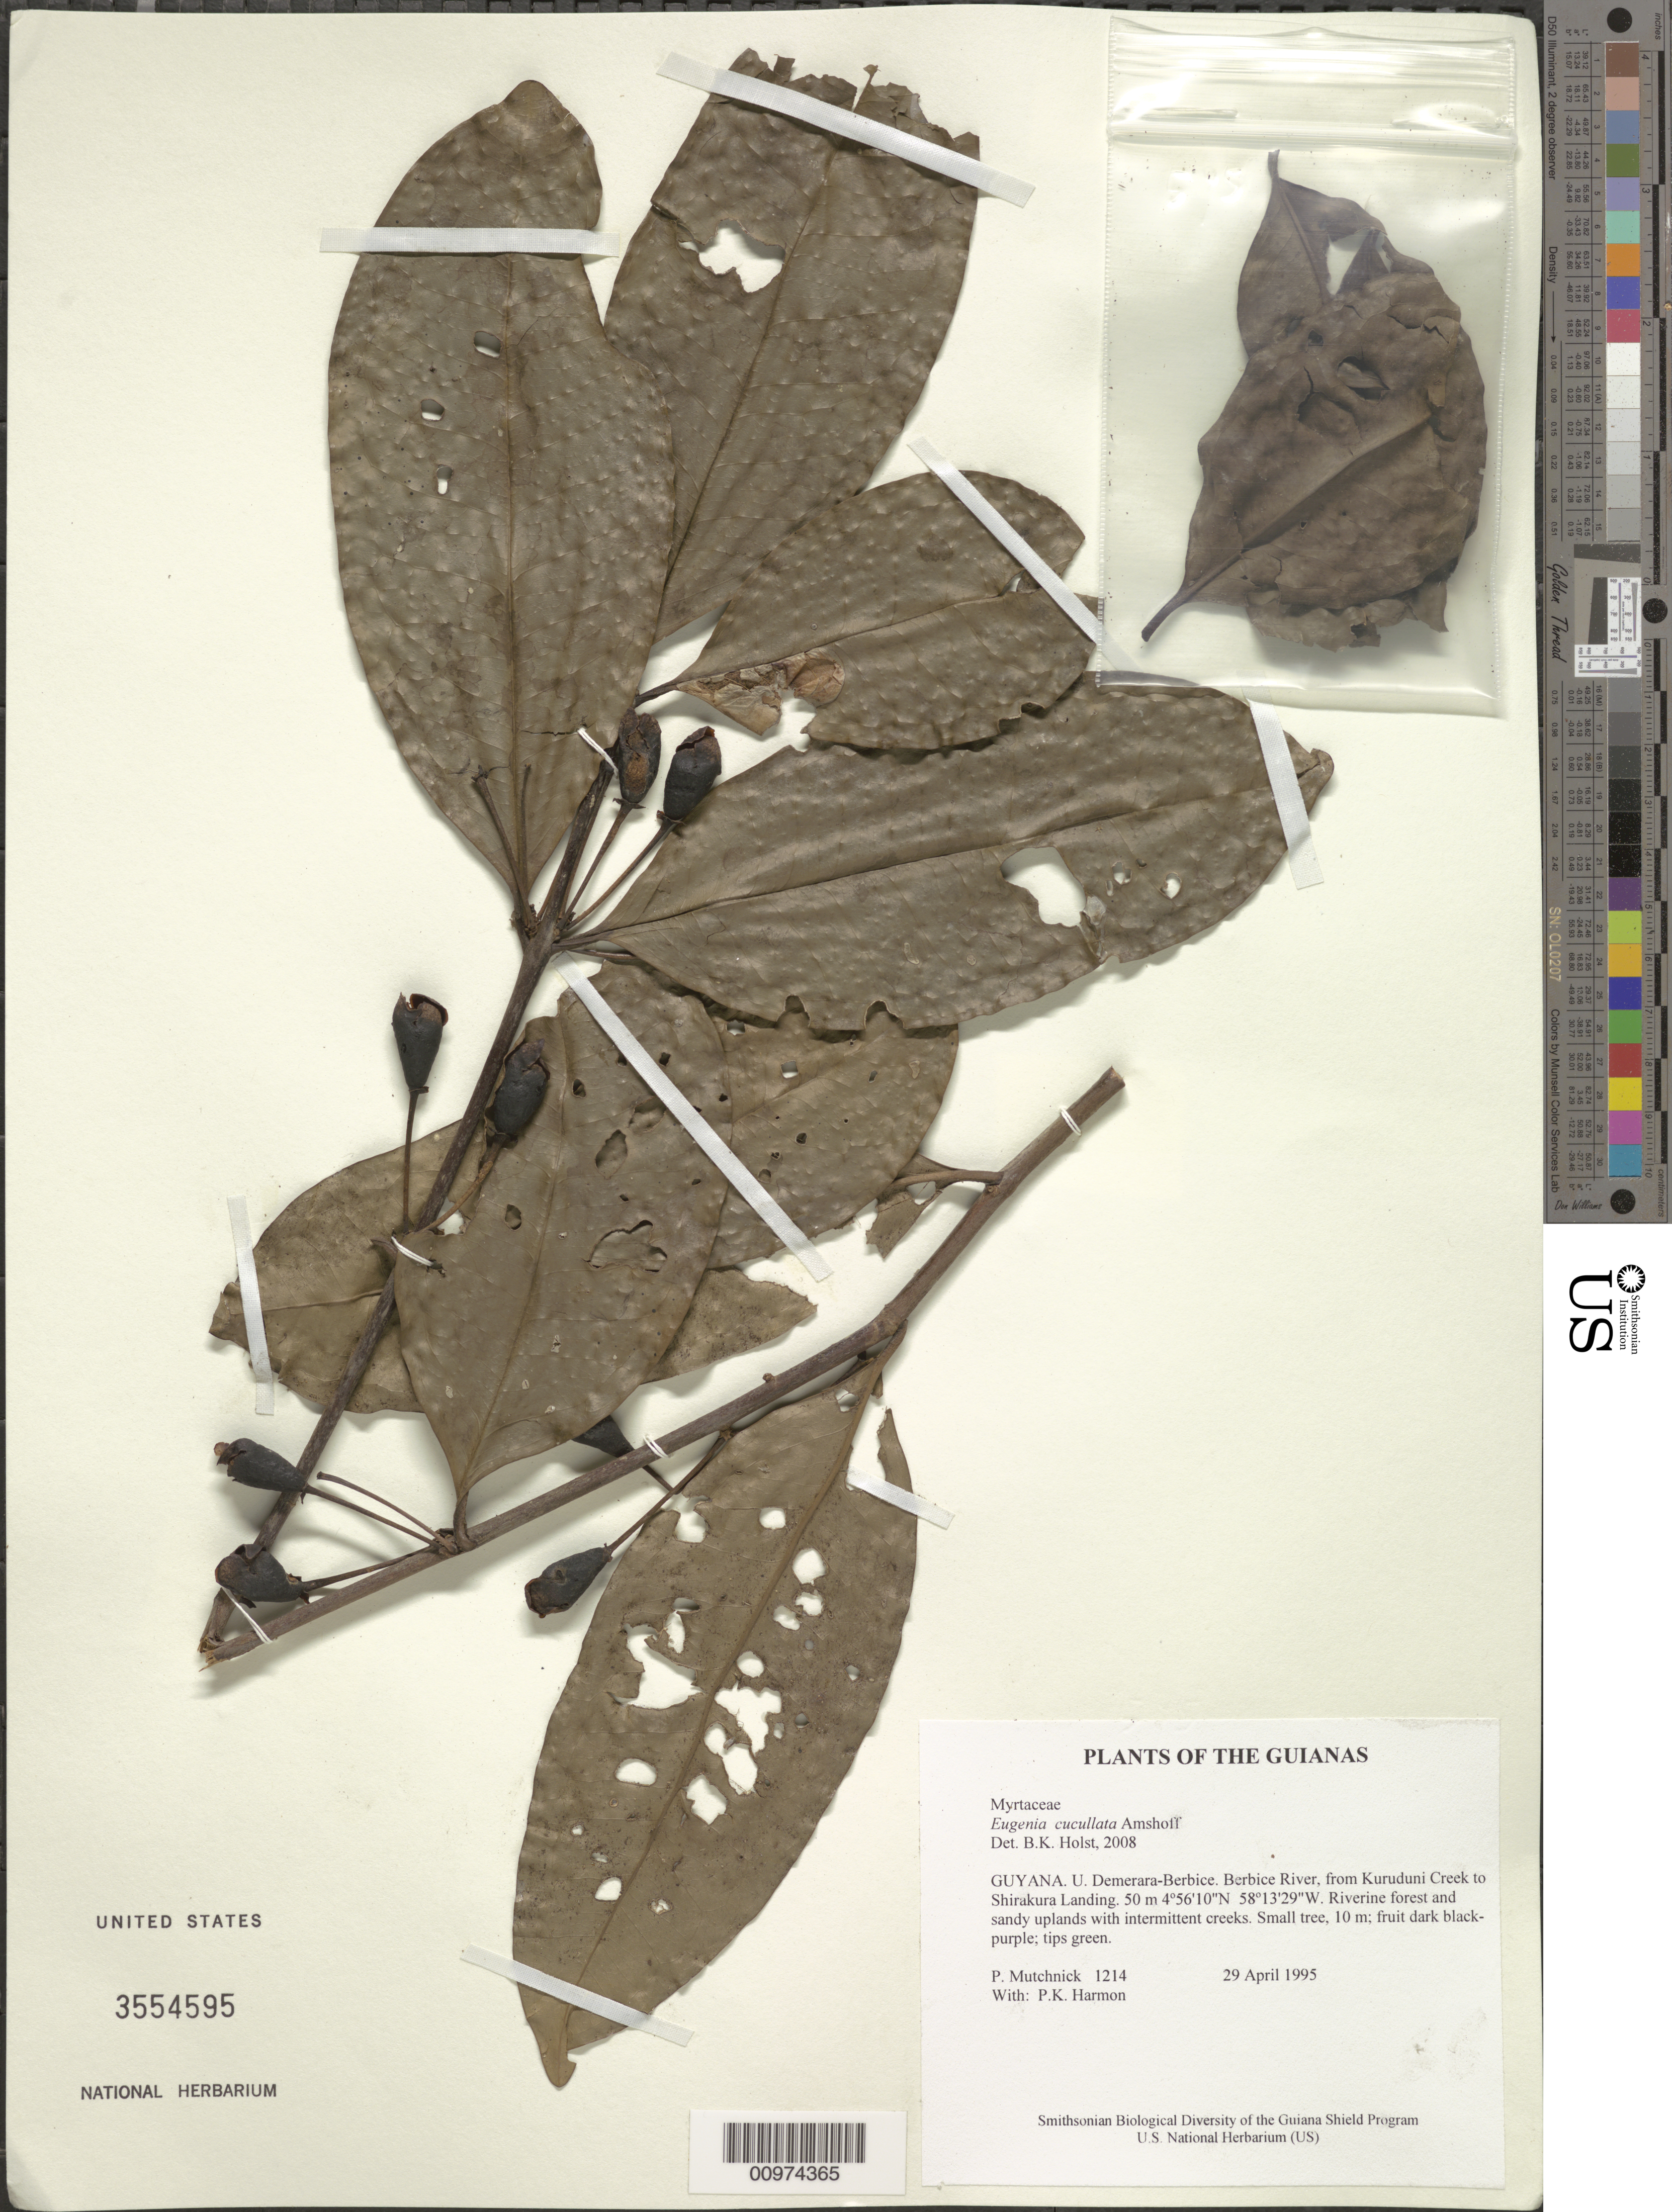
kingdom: Plantae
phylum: Tracheophyta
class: Magnoliopsida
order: Myrtales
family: Myrtaceae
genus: Eugenia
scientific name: Eugenia cupulata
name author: Amshoff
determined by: Holst, Bruce K.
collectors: P. Mutchnick & P. Harmon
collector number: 1214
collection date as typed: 29 April 1995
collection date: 1995-04-29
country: Guyana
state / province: U. Demerara-Berbice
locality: Berbice River, from Kuruduni Creek to Shirakura Landing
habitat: Riverine forest and sandy uplands with intermittent creeks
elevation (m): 50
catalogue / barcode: US 3554595